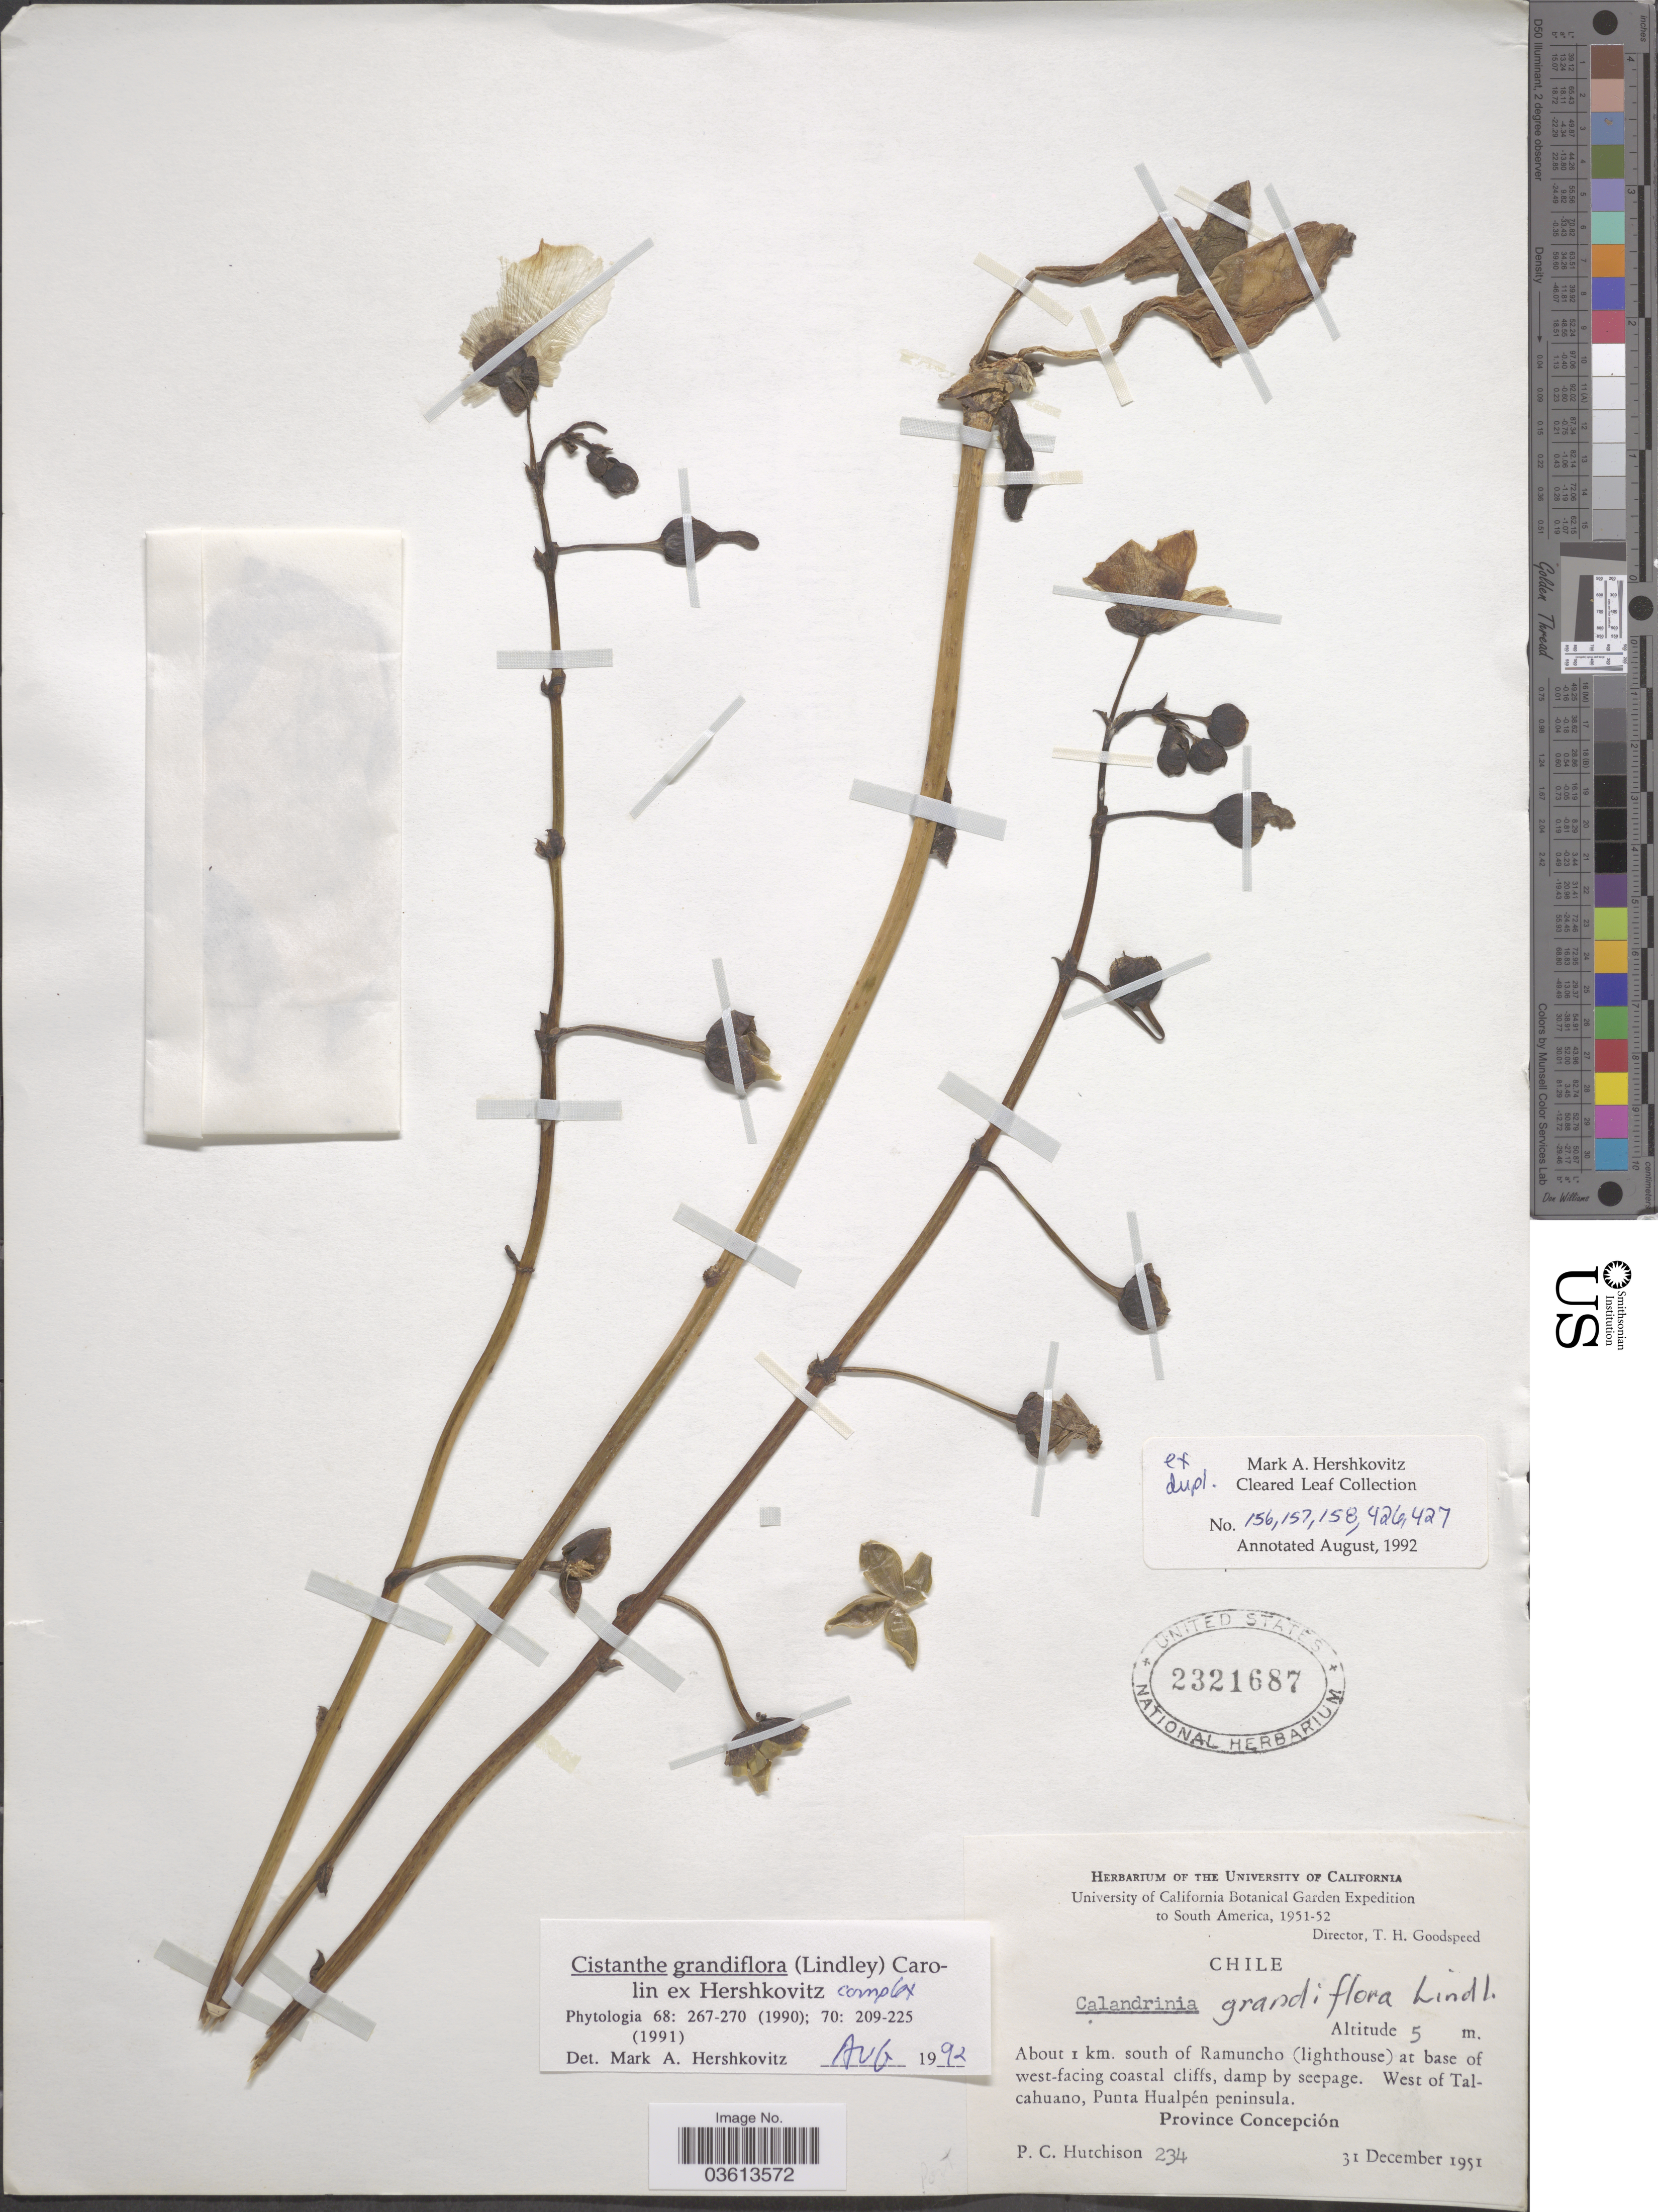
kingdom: Plantae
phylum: Tracheophyta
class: Magnoliopsida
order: Caryophyllales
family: Montiaceae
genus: Cistanthe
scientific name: Cistanthe grandiflora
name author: (Lindl.) Schltdl.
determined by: Hershkovitz, M. A.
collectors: P. C. Hutchison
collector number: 234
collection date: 1951-12-31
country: Chile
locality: About 1 km. south of Ramuncho (lighthouse) at base of west-facing coastal cliffs. West of Talcahuano, Punta Hualpén peninsula. Province Concepción.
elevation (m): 5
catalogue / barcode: US 2321687